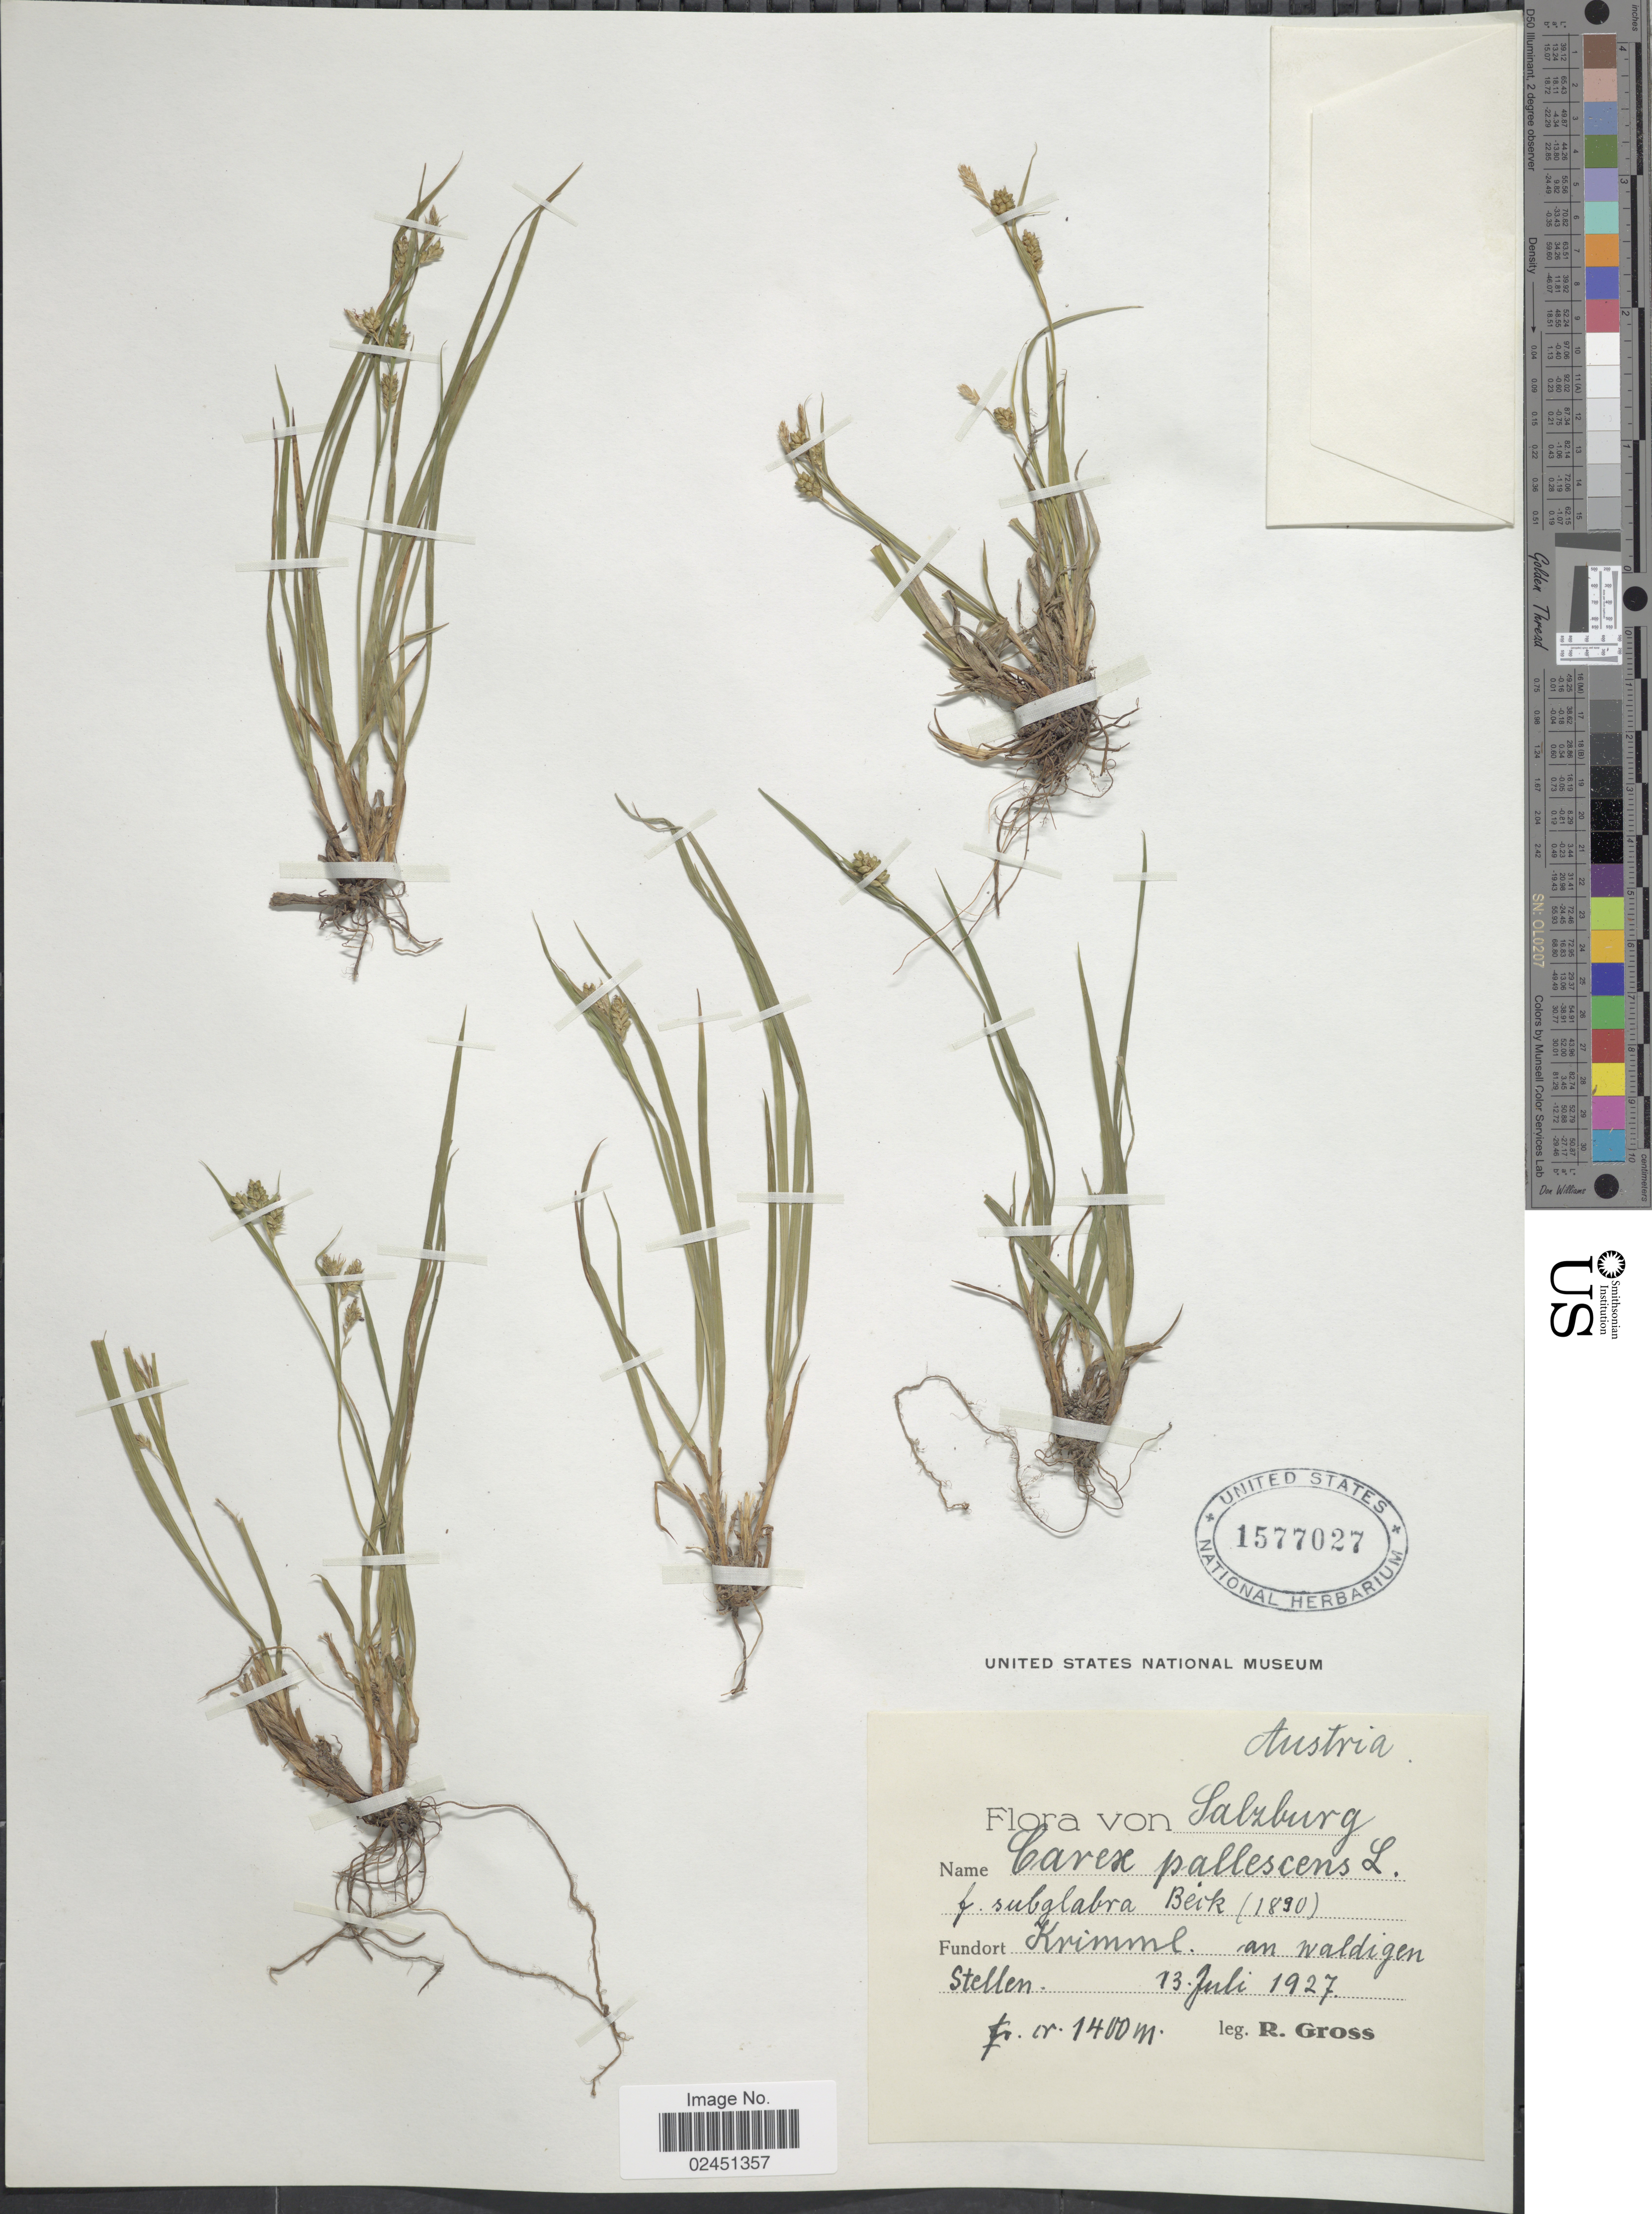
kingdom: Plantae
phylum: Tracheophyta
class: Liliopsida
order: Poales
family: Cyperaceae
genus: Carex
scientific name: Carex pallescens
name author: L.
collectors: R. Gross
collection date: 1927-07-13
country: Austria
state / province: Salzburg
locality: Fundort Krimml. an waldigen Stellen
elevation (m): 1400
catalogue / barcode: US 1577027